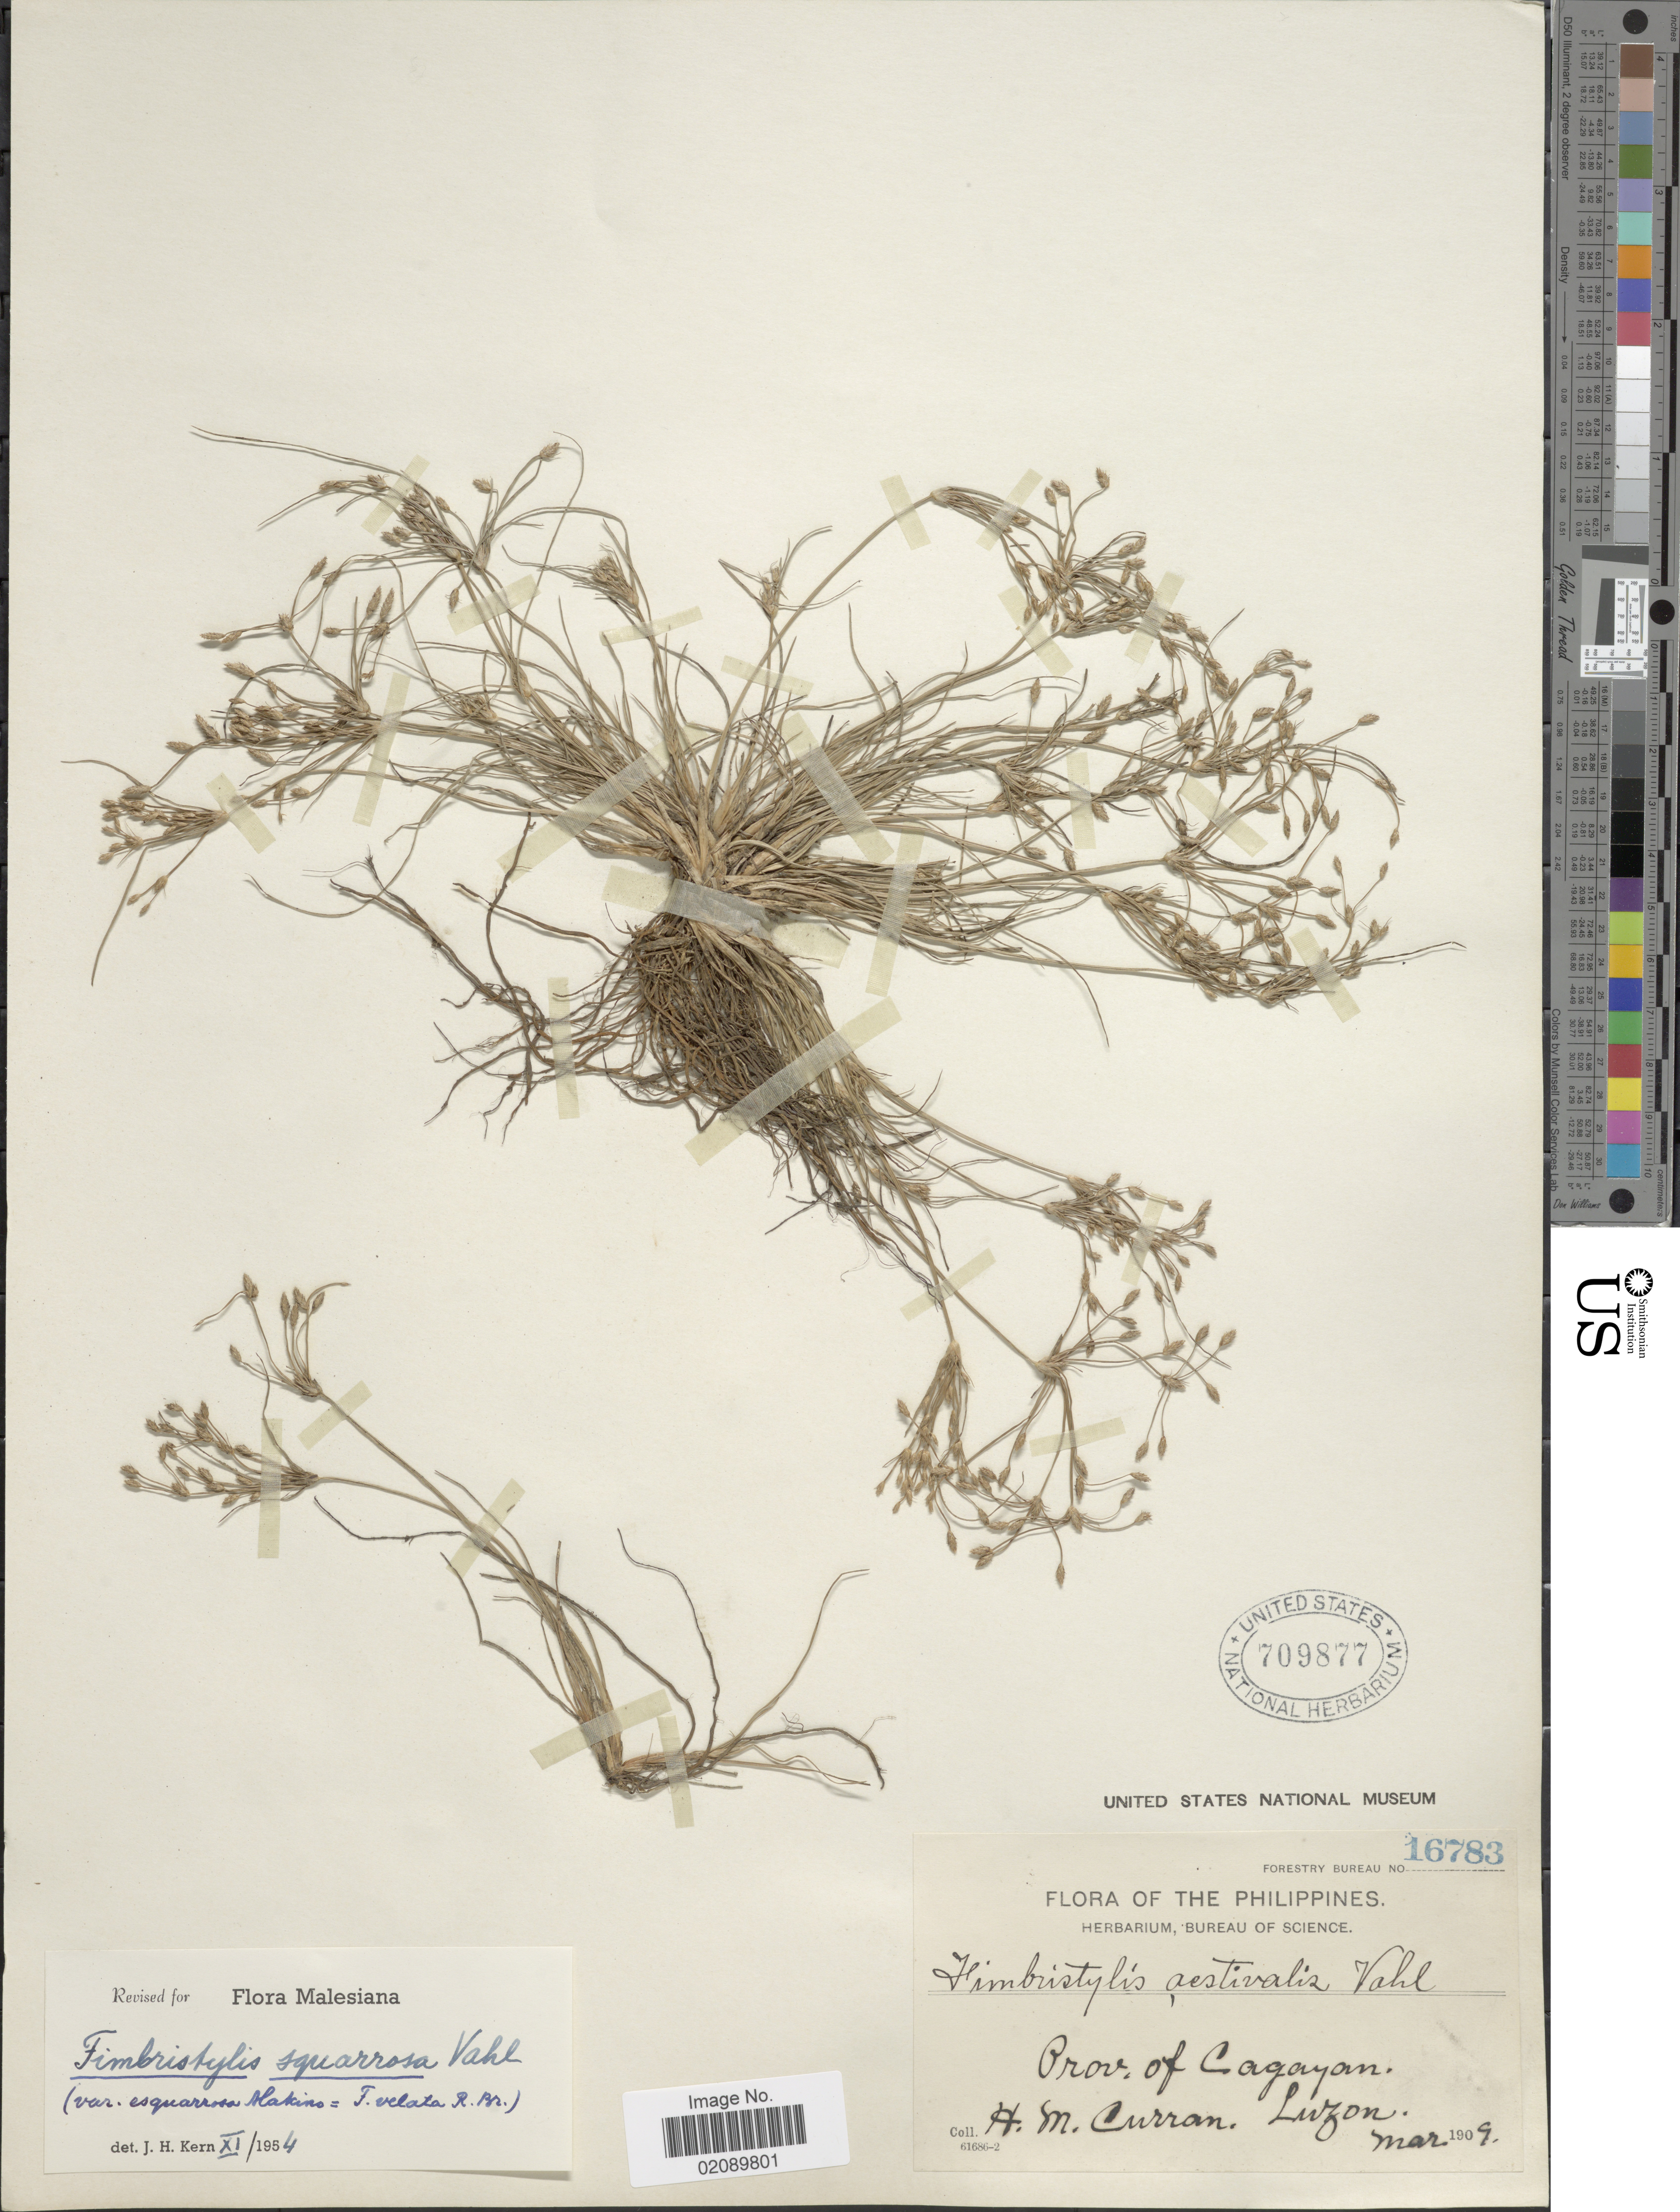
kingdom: Plantae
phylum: Tracheophyta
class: Liliopsida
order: Poales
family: Cyperaceae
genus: Fimbristylis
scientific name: Fimbristylis squarrosa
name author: Vahl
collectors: H. M. Curran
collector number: Forestry Bureau 16783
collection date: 1909-03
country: Philippines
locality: Prov. of Cagayan, Luzon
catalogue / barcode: US 709877